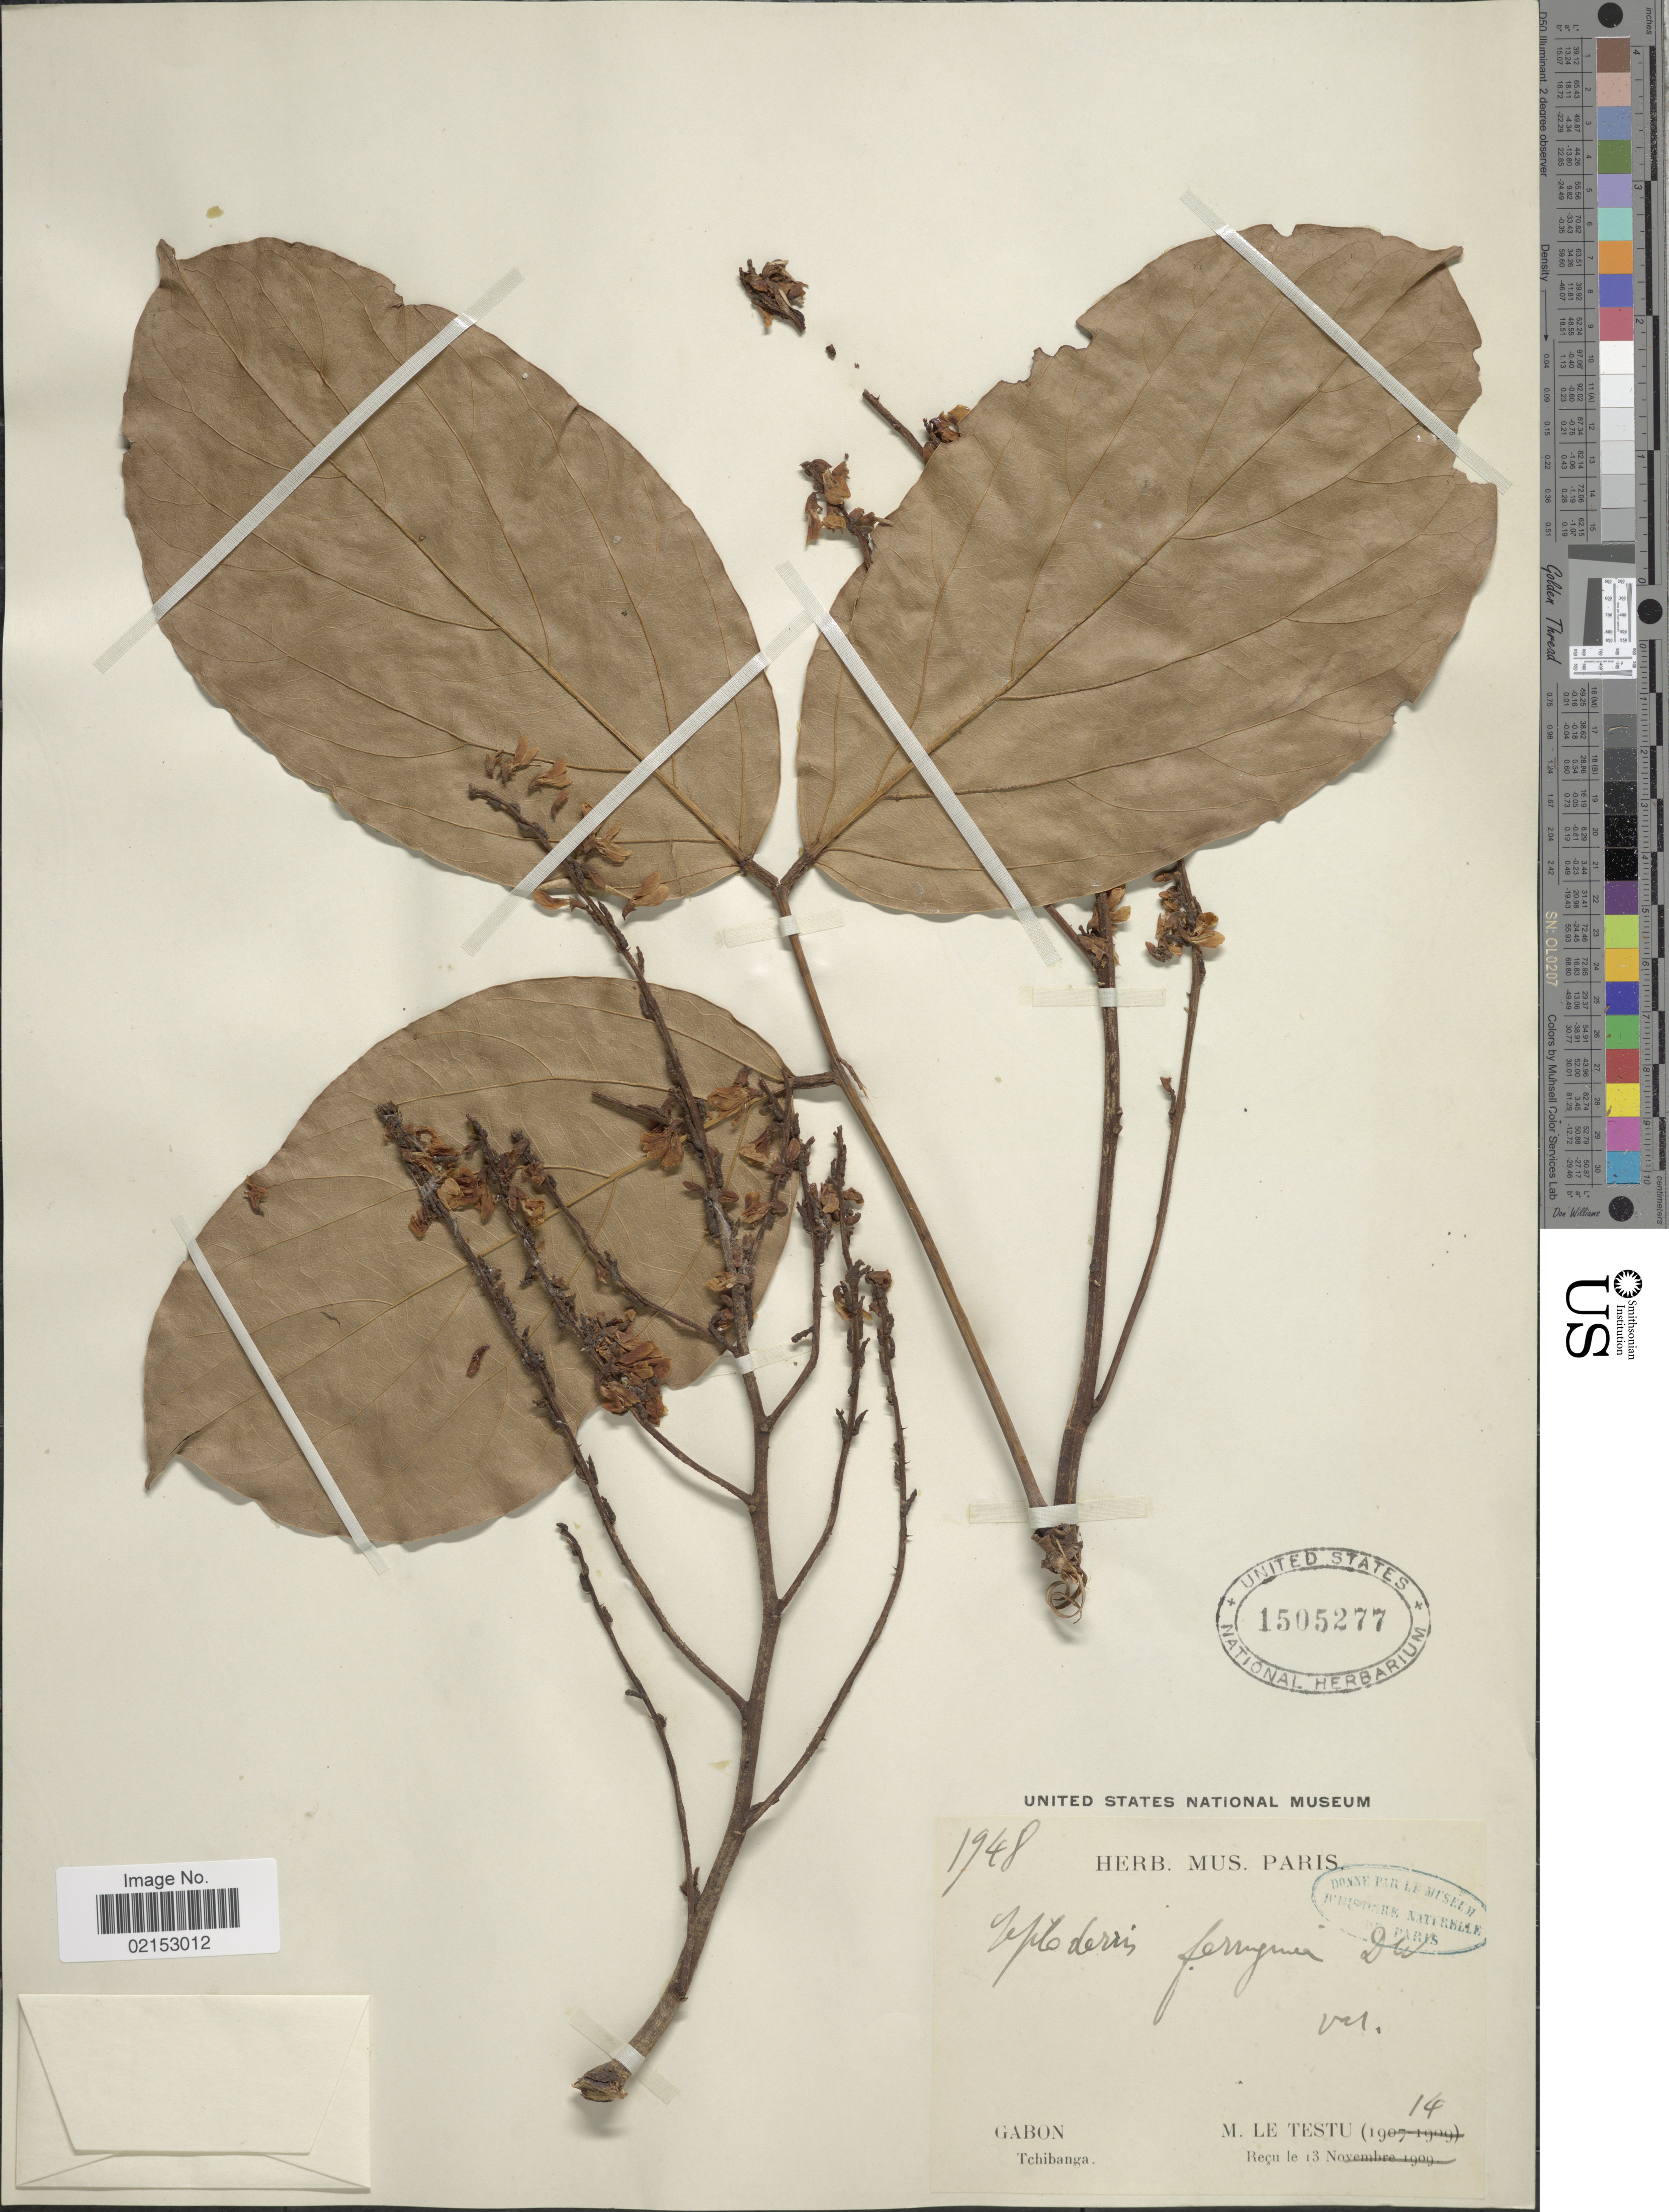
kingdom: Plantae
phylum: Tracheophyta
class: Magnoliopsida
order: Fabales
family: Fabaceae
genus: Leptoderris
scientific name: Leptoderris ferruginea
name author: De Wild.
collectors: M. Le Testu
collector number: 1948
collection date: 1914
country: Gabon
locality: Tchibanga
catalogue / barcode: US 1505277